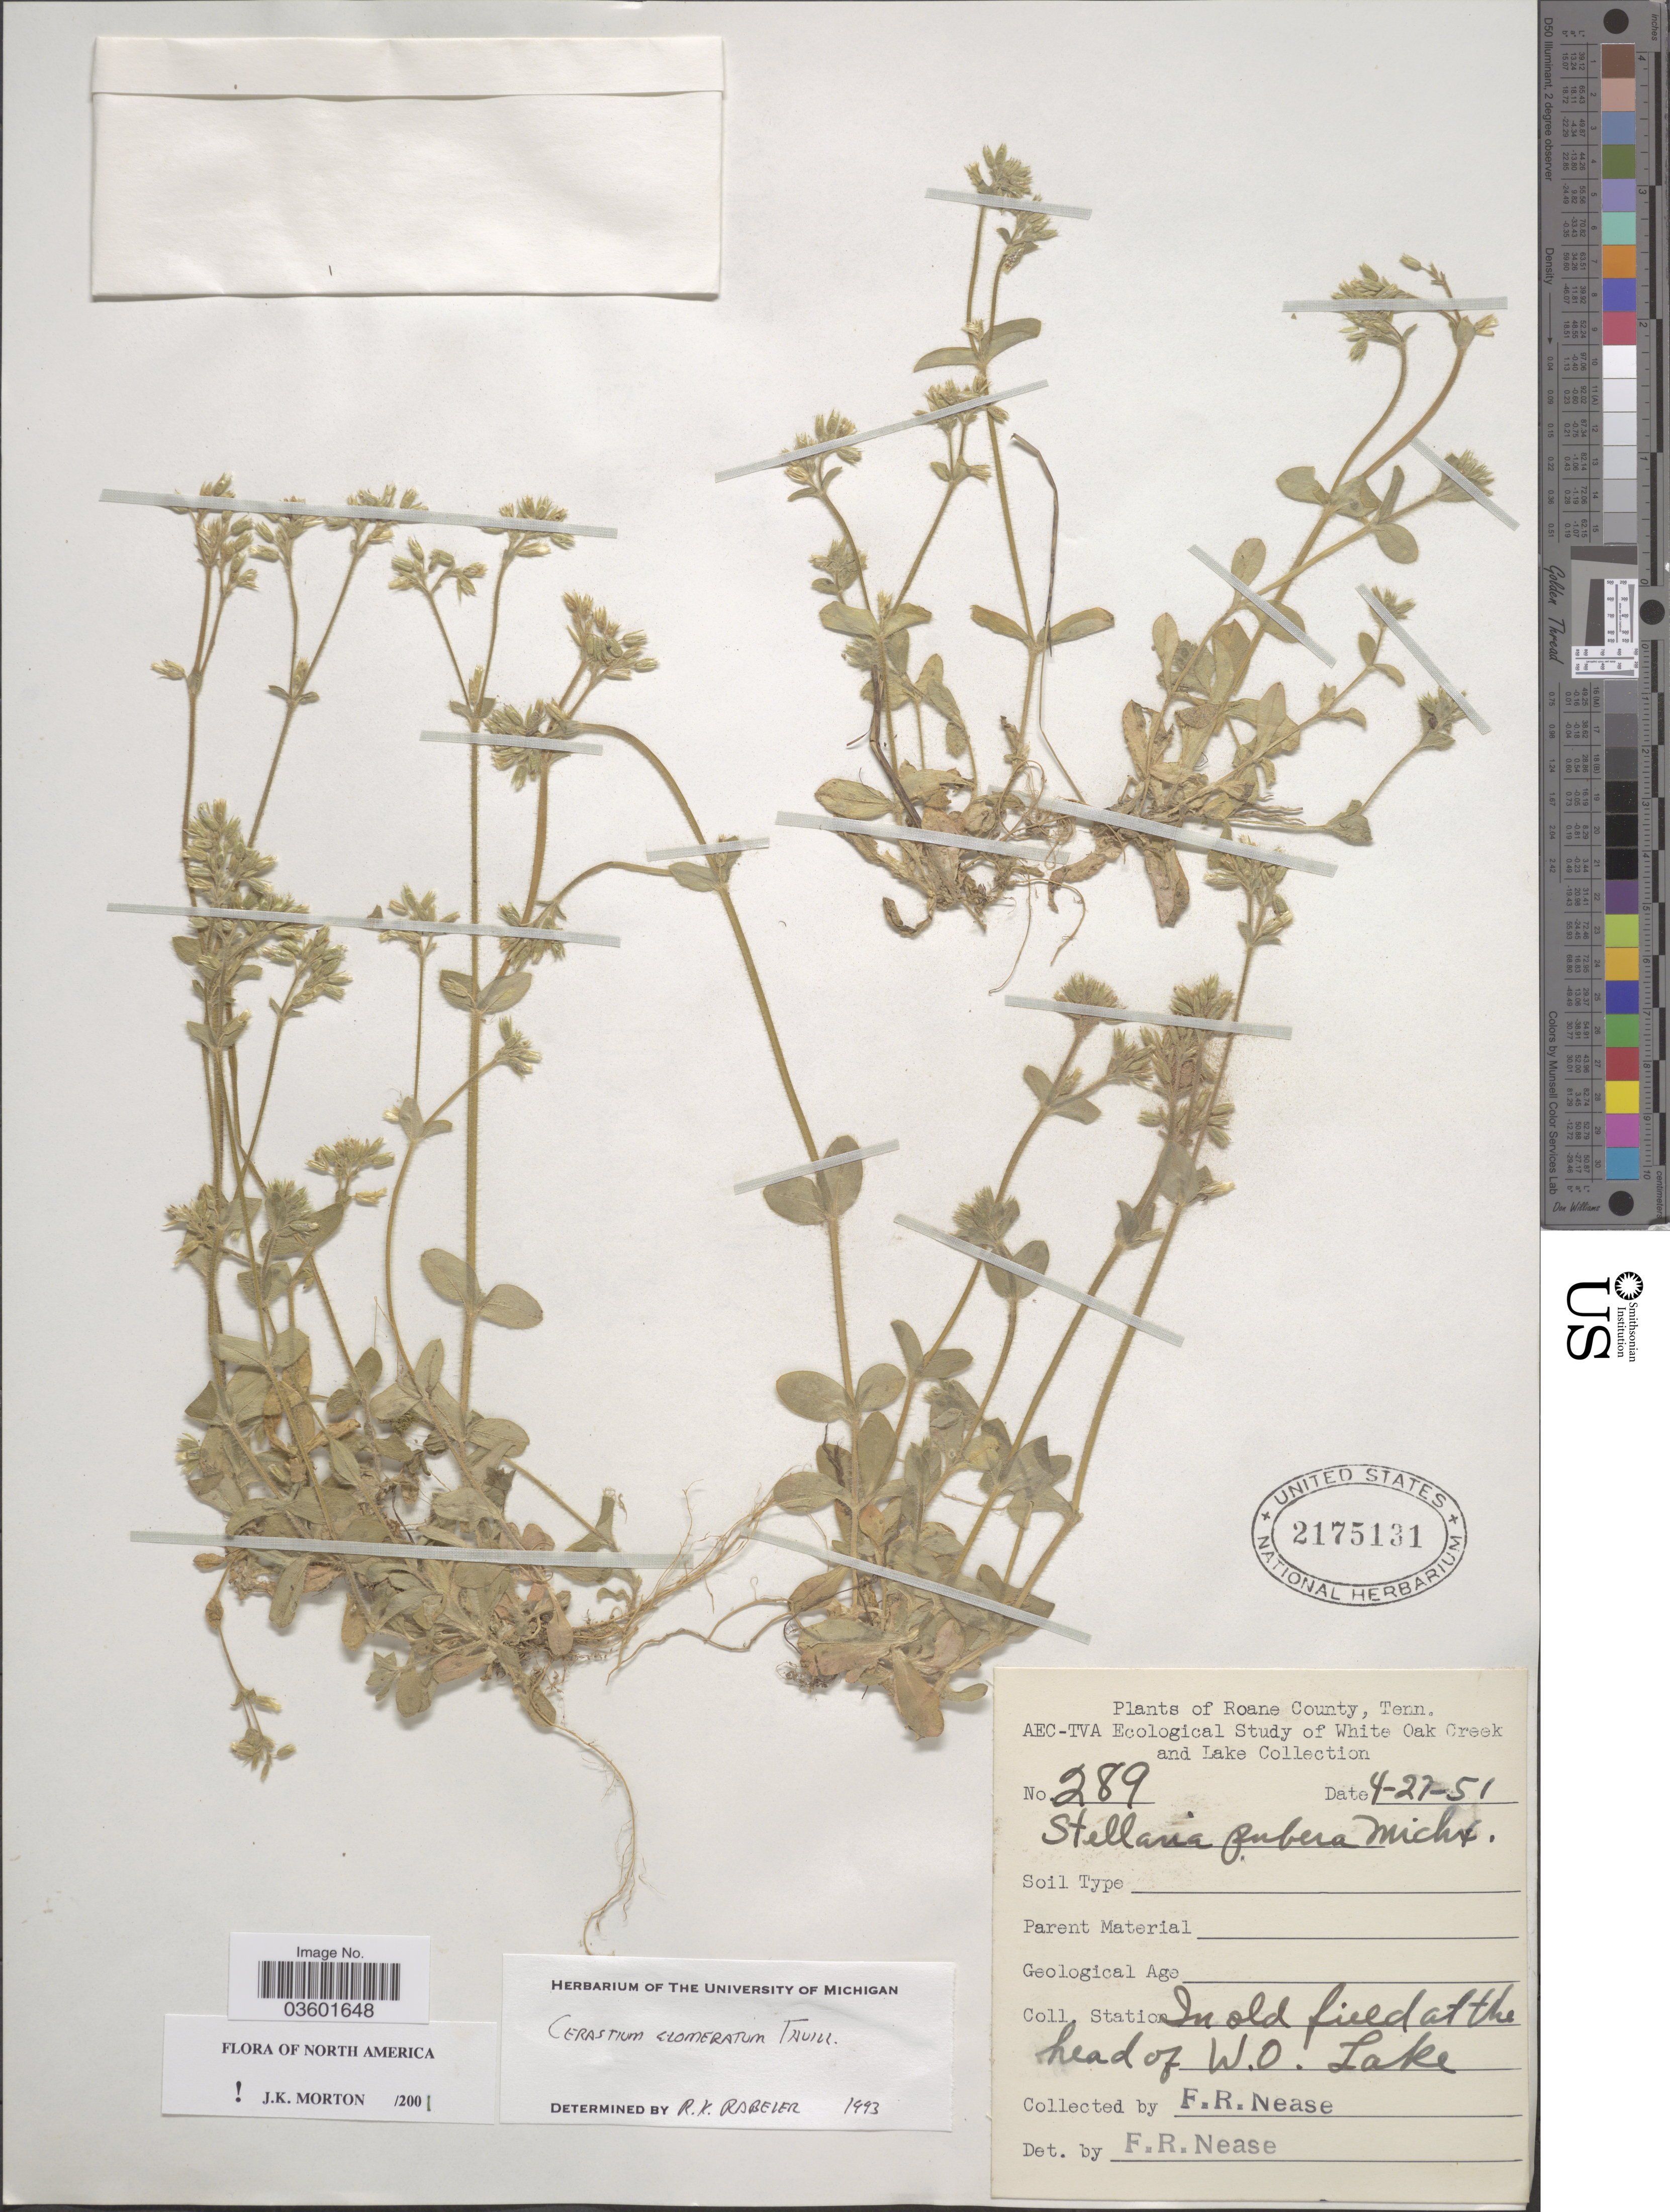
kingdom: Plantae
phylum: Tracheophyta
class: Magnoliopsida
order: Caryophyllales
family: Caryophyllaceae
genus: Cerastium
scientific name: Cerastium glomeratum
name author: Thuill.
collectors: F. Nease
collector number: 289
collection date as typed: Transcribed d/m/y: 27/4/51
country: United States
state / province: Tennessee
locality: Roane County. In old field at the head of W.O. Lake.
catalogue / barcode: US 2175131